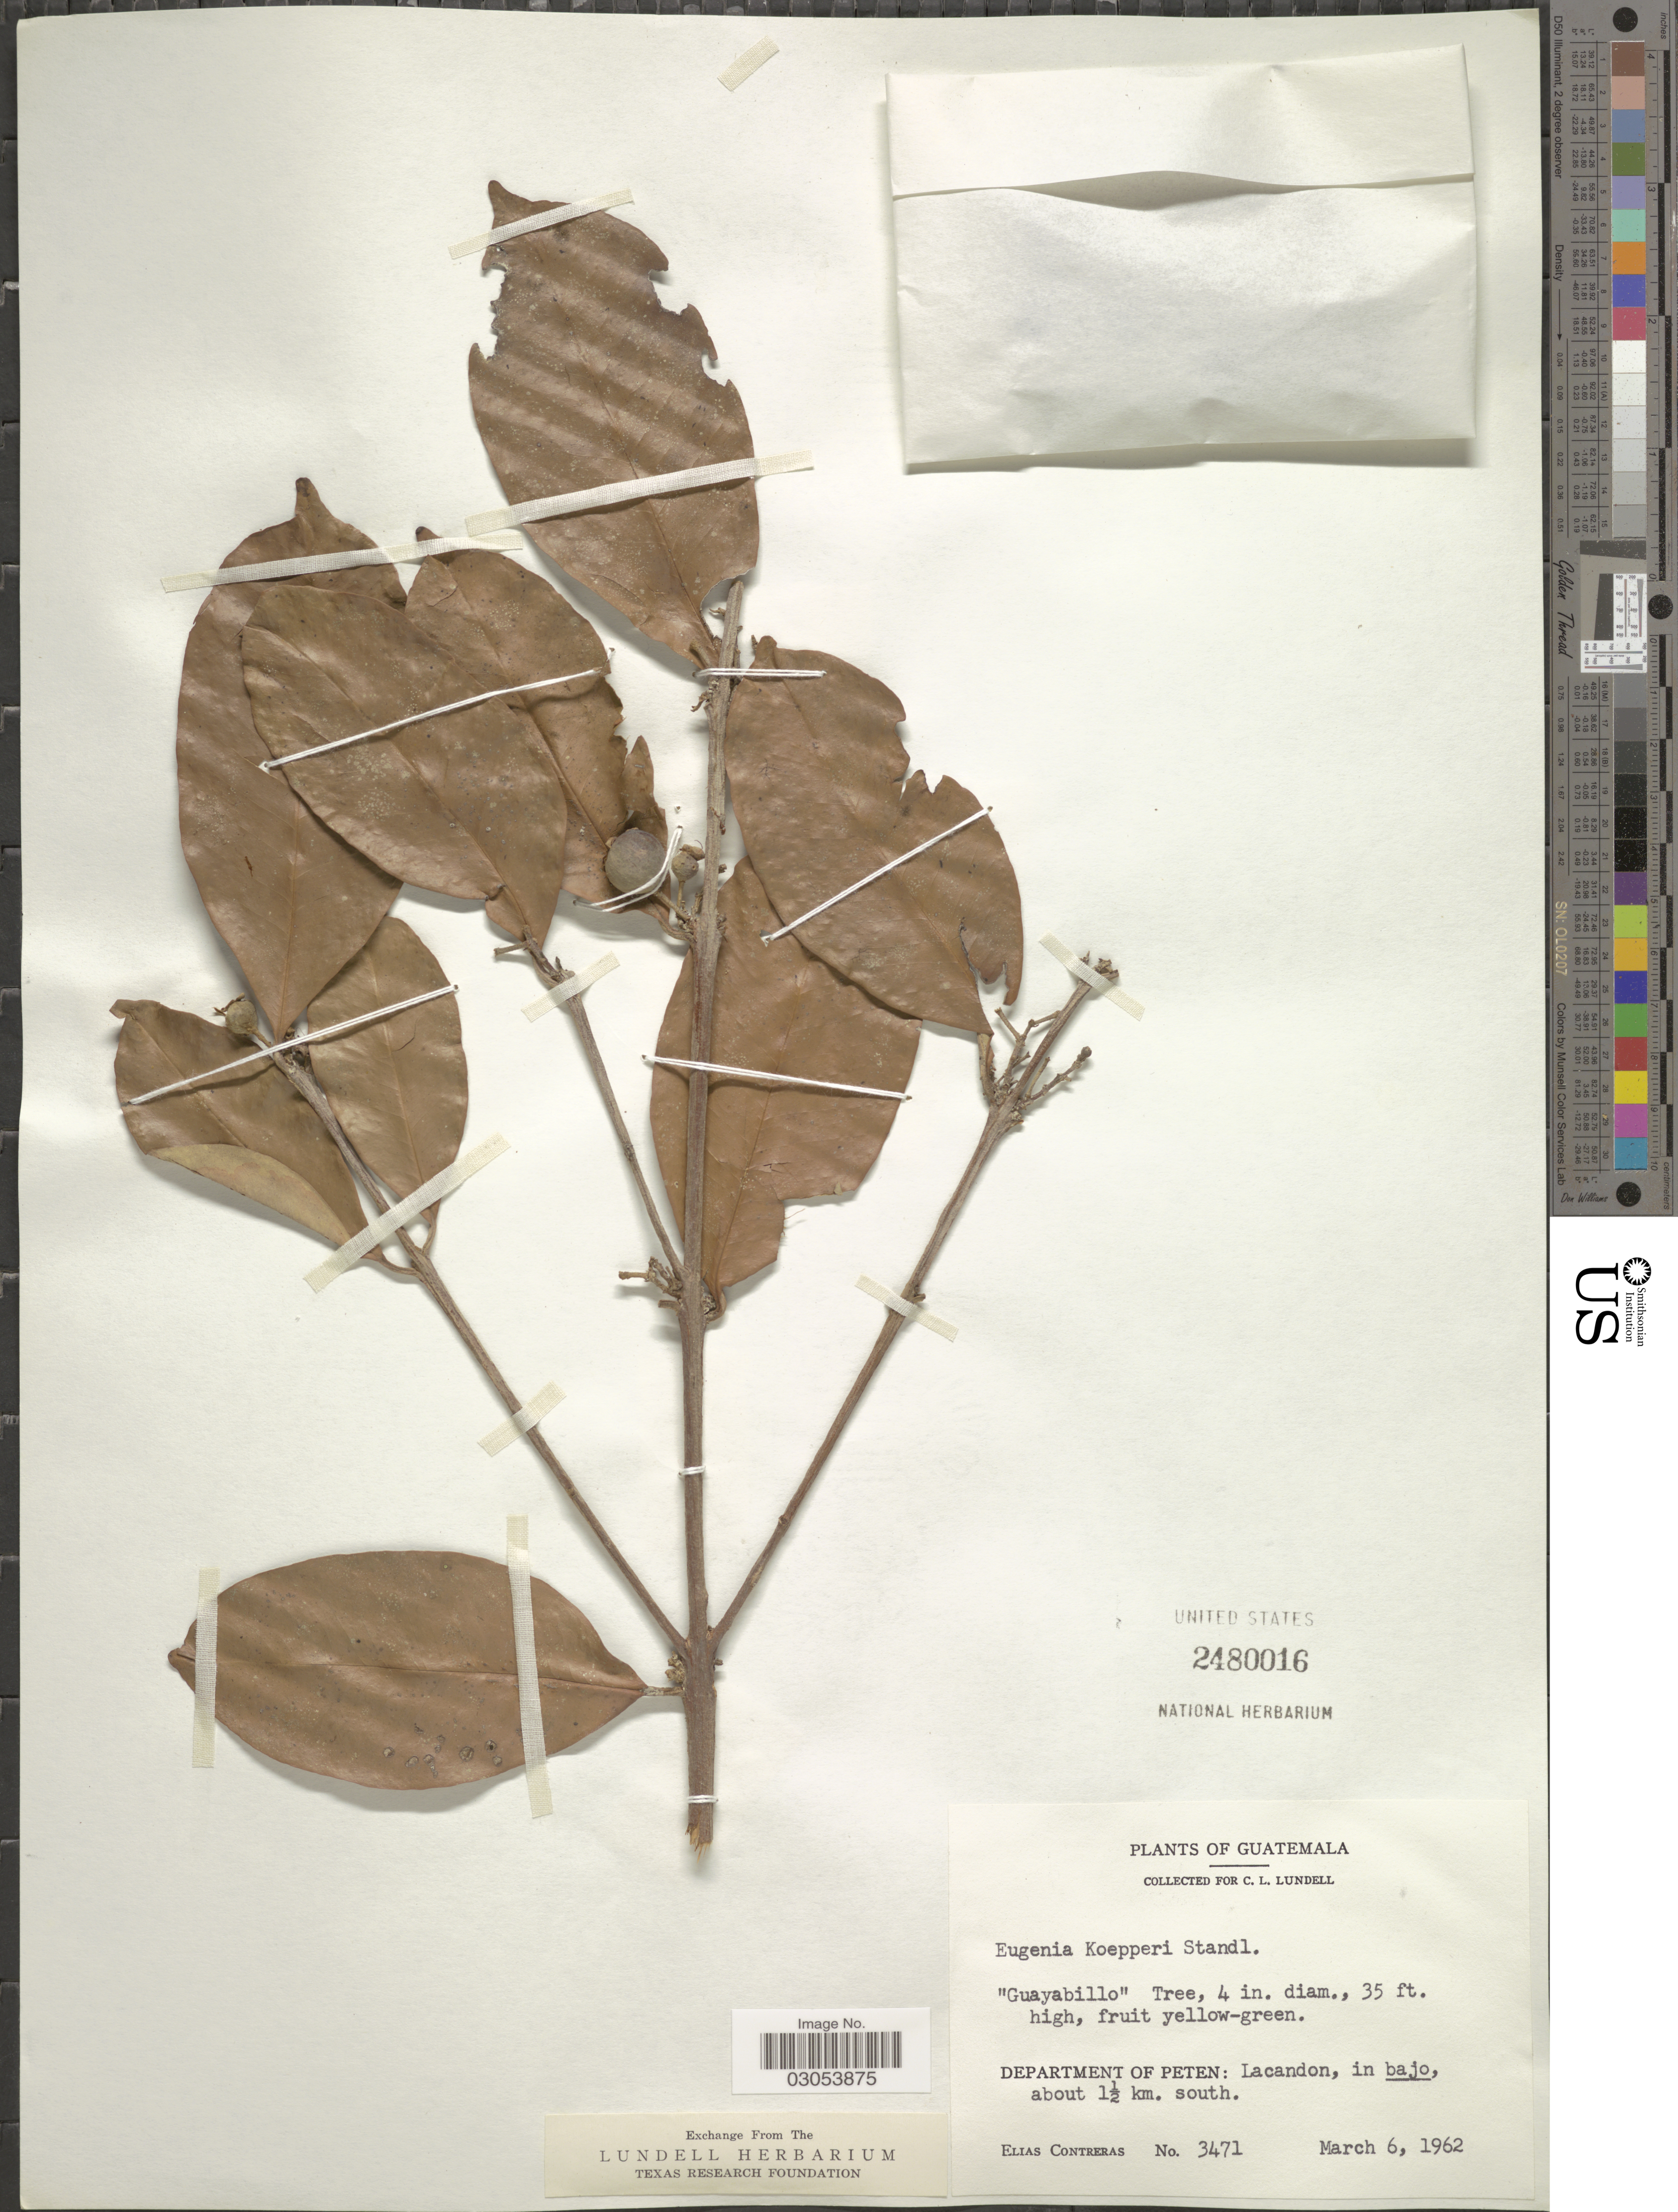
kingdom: Plantae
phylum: Tracheophyta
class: Magnoliopsida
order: Myrtales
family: Myrtaceae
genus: Eugenia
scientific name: Eugenia koepperi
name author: Standl. in Yunck.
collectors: E. Contreras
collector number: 3471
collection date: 1962-03-06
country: Guatemala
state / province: El Petén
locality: Department of Peten: Lacandon, in bajo, about 1½ km. south.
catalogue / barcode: US 2480016